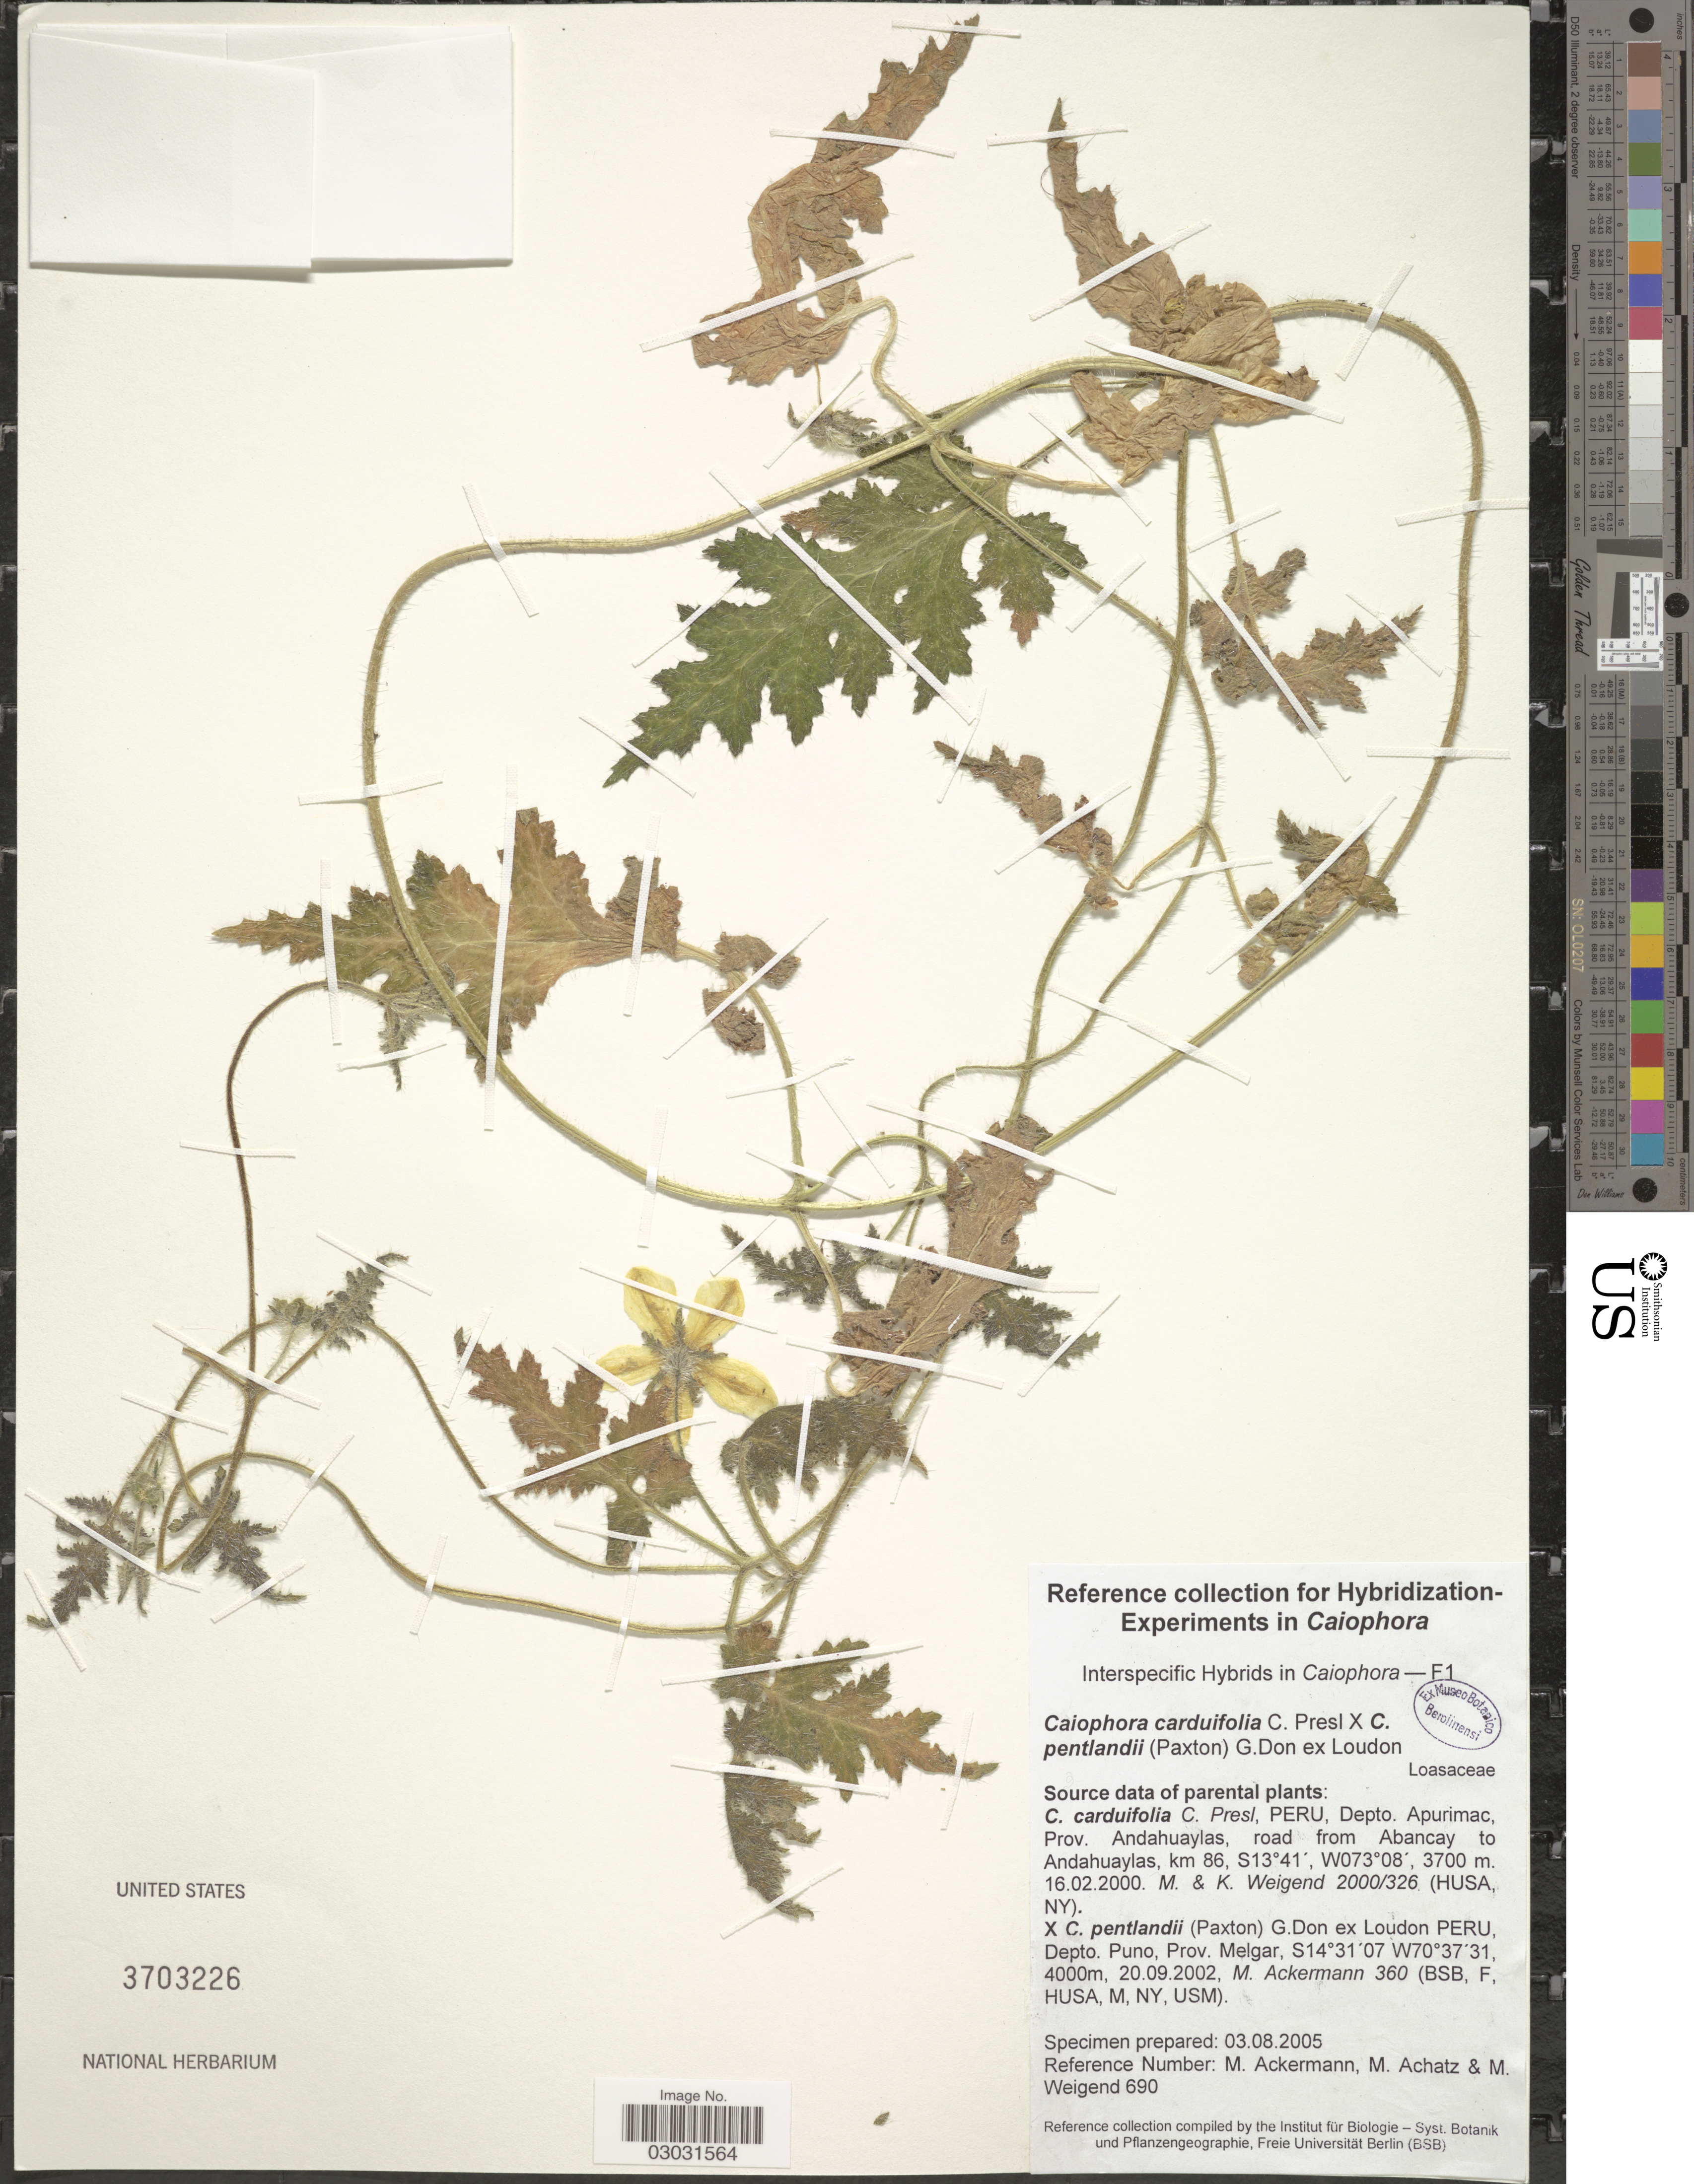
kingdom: Plantae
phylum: Tracheophyta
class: Magnoliopsida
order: Cornales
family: Loasaceae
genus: Caiophora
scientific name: Caiophora carduifolia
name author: C. Presl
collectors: M. Ackermann, M. Achatz & M. Weigend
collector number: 690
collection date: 2005-08-03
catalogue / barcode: US 3703226